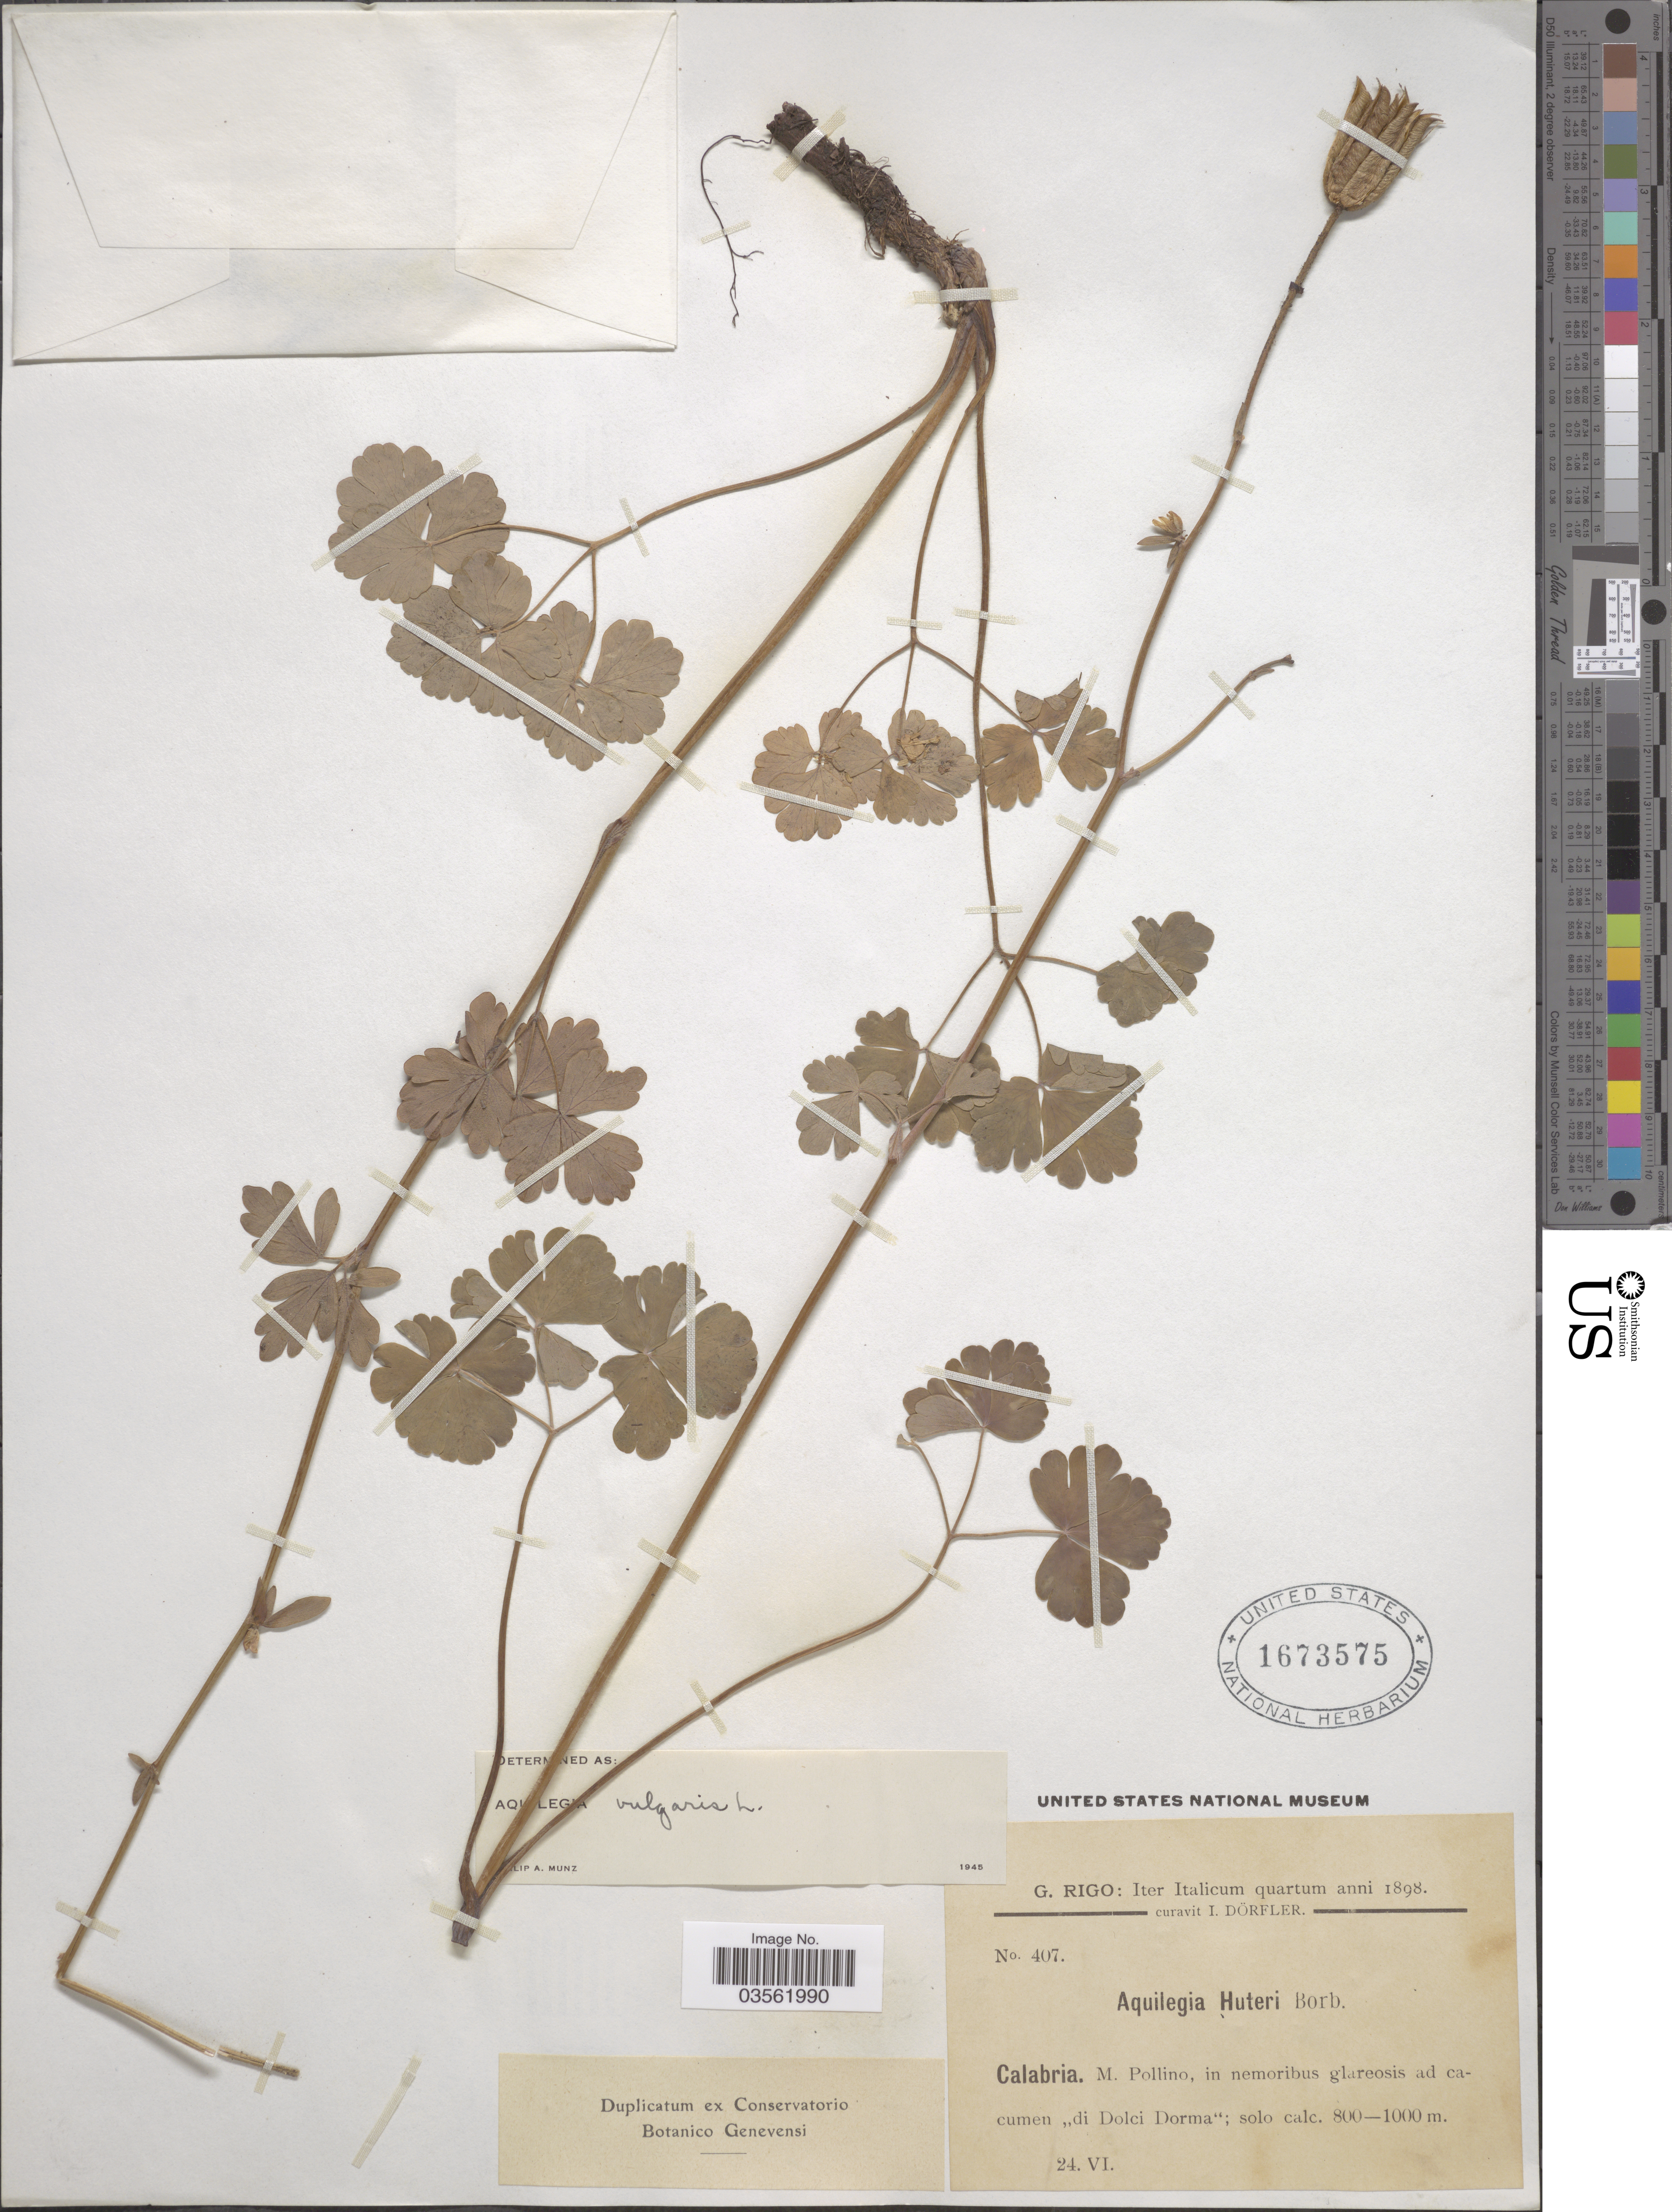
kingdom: Plantae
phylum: Tracheophyta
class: Magnoliopsida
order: Ranunculales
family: Ranunculaceae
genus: Aquilegia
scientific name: Aquilegia vulgaris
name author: L.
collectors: G. Rigo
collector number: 407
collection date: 1898-06-24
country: Italy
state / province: Calabria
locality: Iter Italicum. Calabria. M. Pollino, in nemoribus glareosis ad cacumen "di Dolci Dorma"; solo calc.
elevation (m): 800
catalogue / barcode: US 1673575